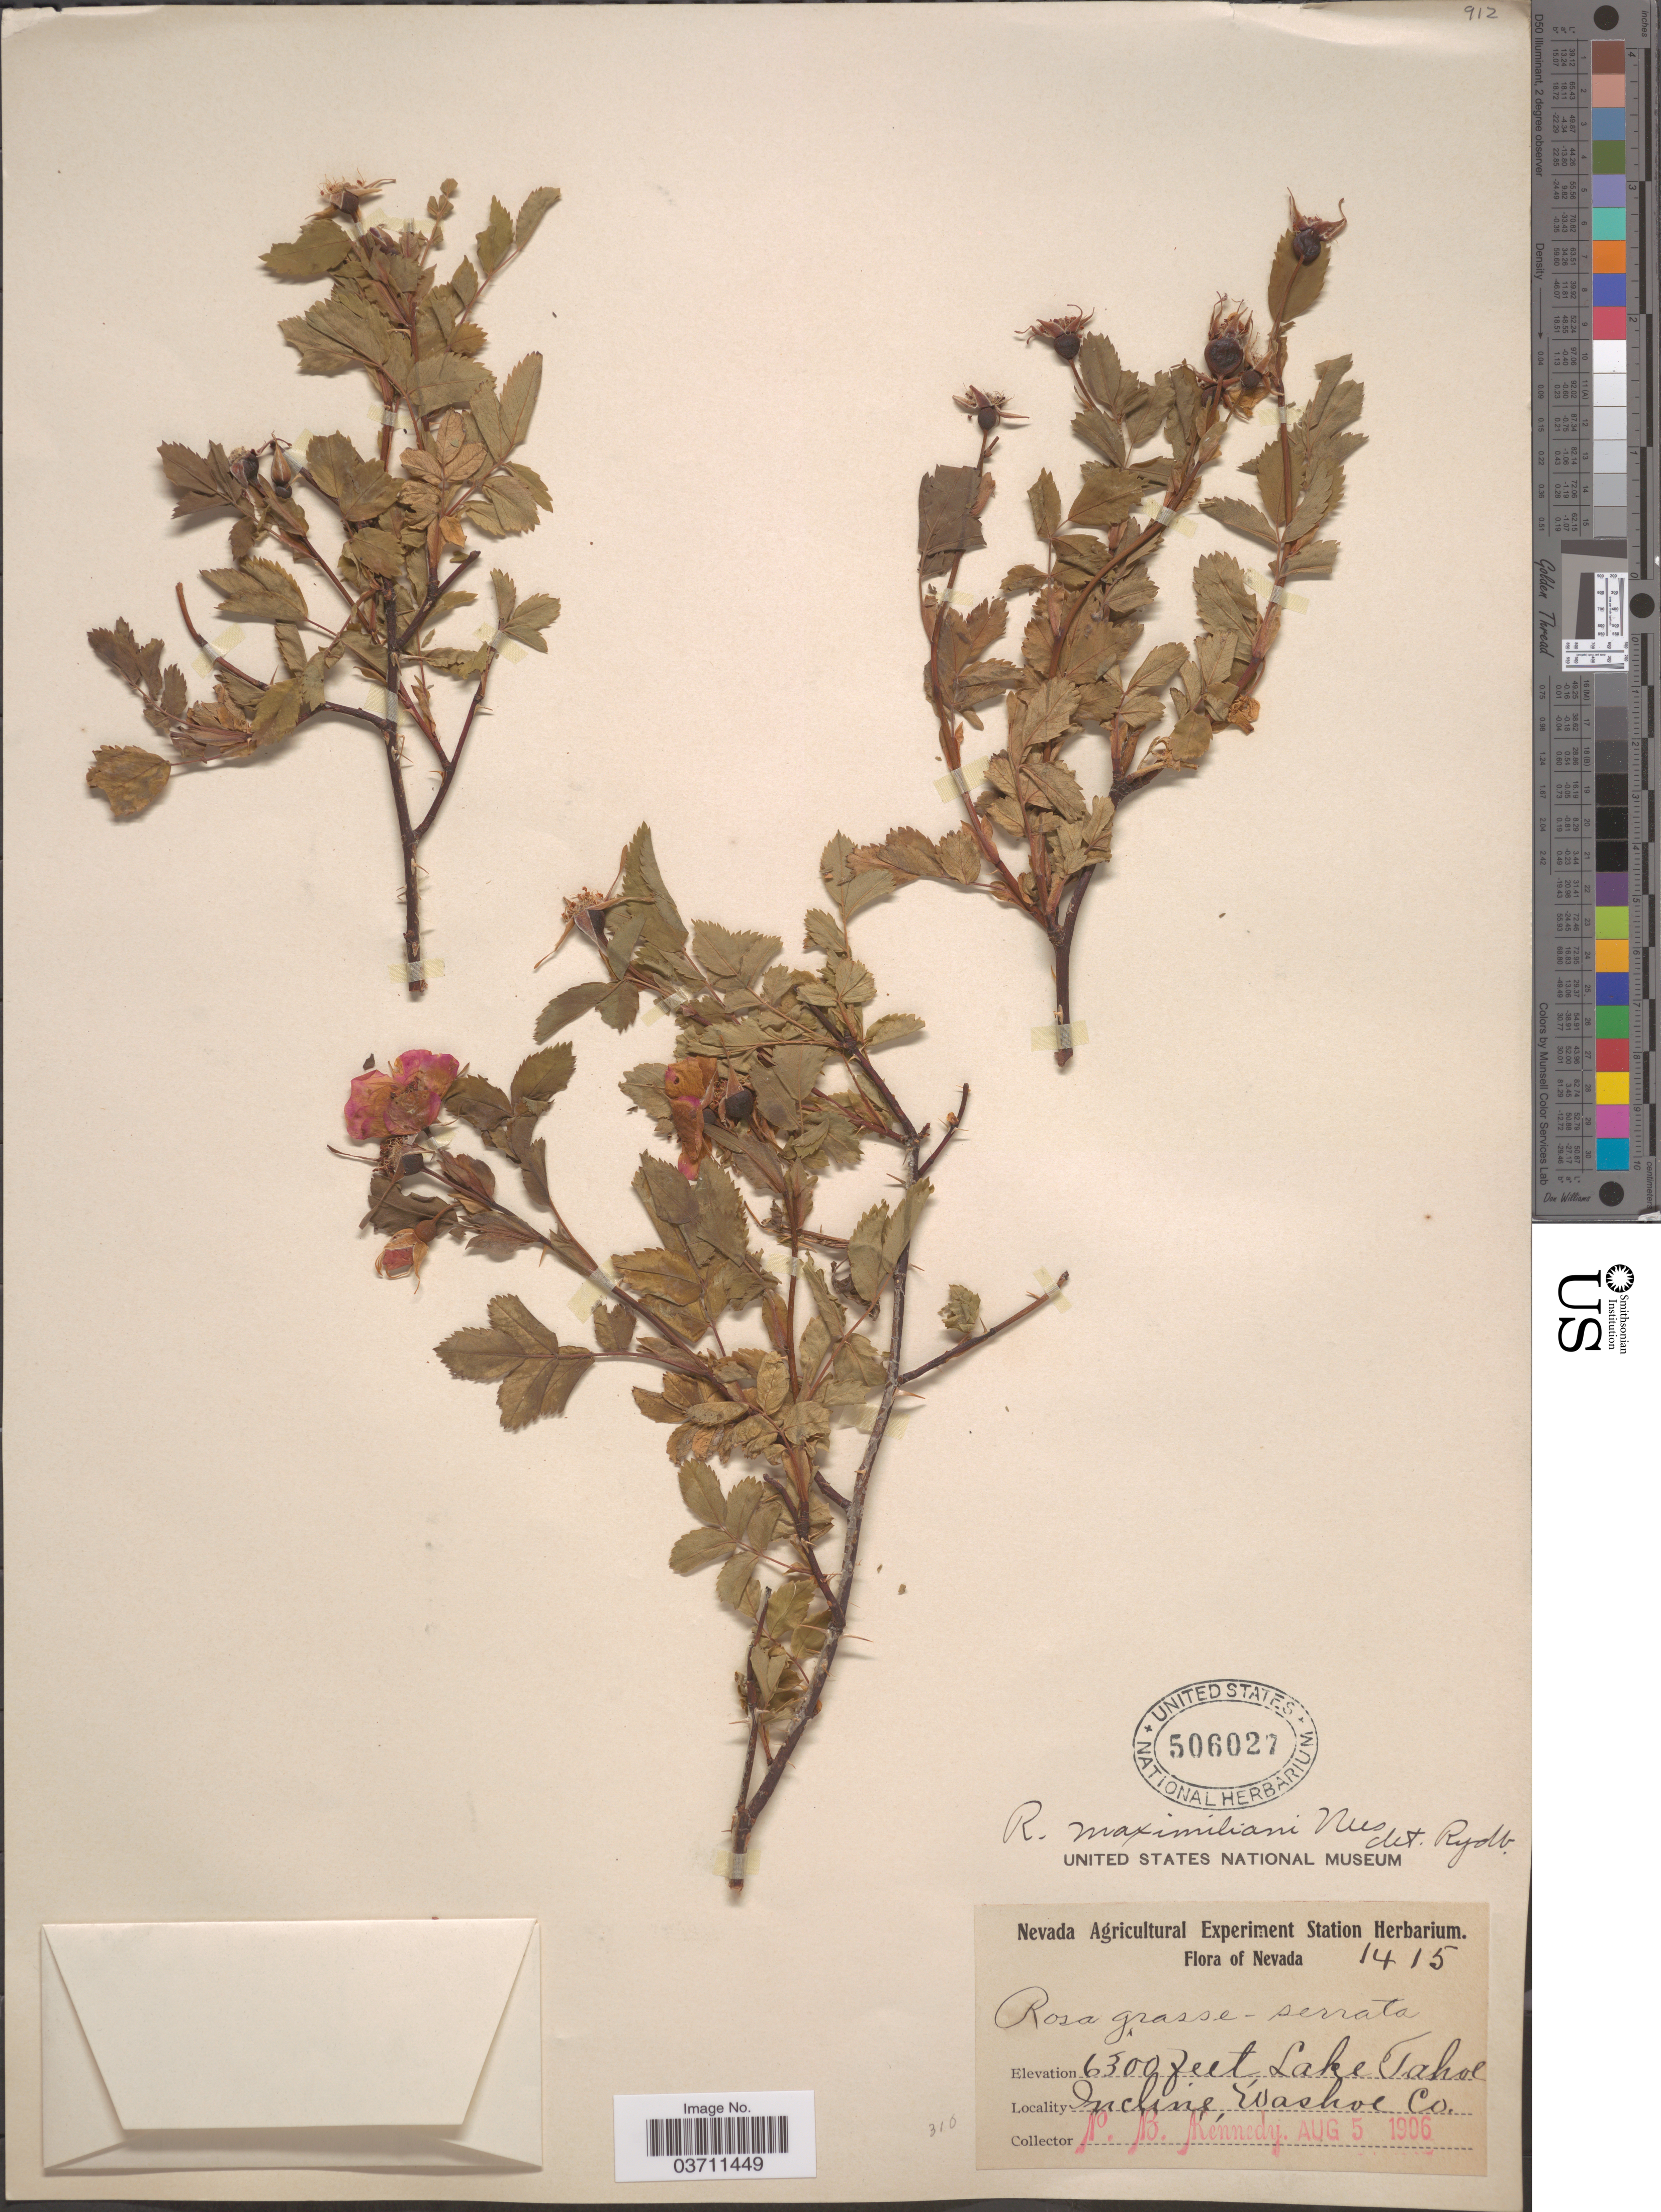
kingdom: Plantae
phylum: Tracheophyta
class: Magnoliopsida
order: Rosales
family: Rosaceae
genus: Rosa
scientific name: Rosa maximiliani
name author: Nees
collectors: P. B. Kennedy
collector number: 1415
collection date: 1906-08-05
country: United States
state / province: Nevada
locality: Lake Tahoe. Incline, Washoe Co.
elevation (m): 1920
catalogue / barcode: US 506027